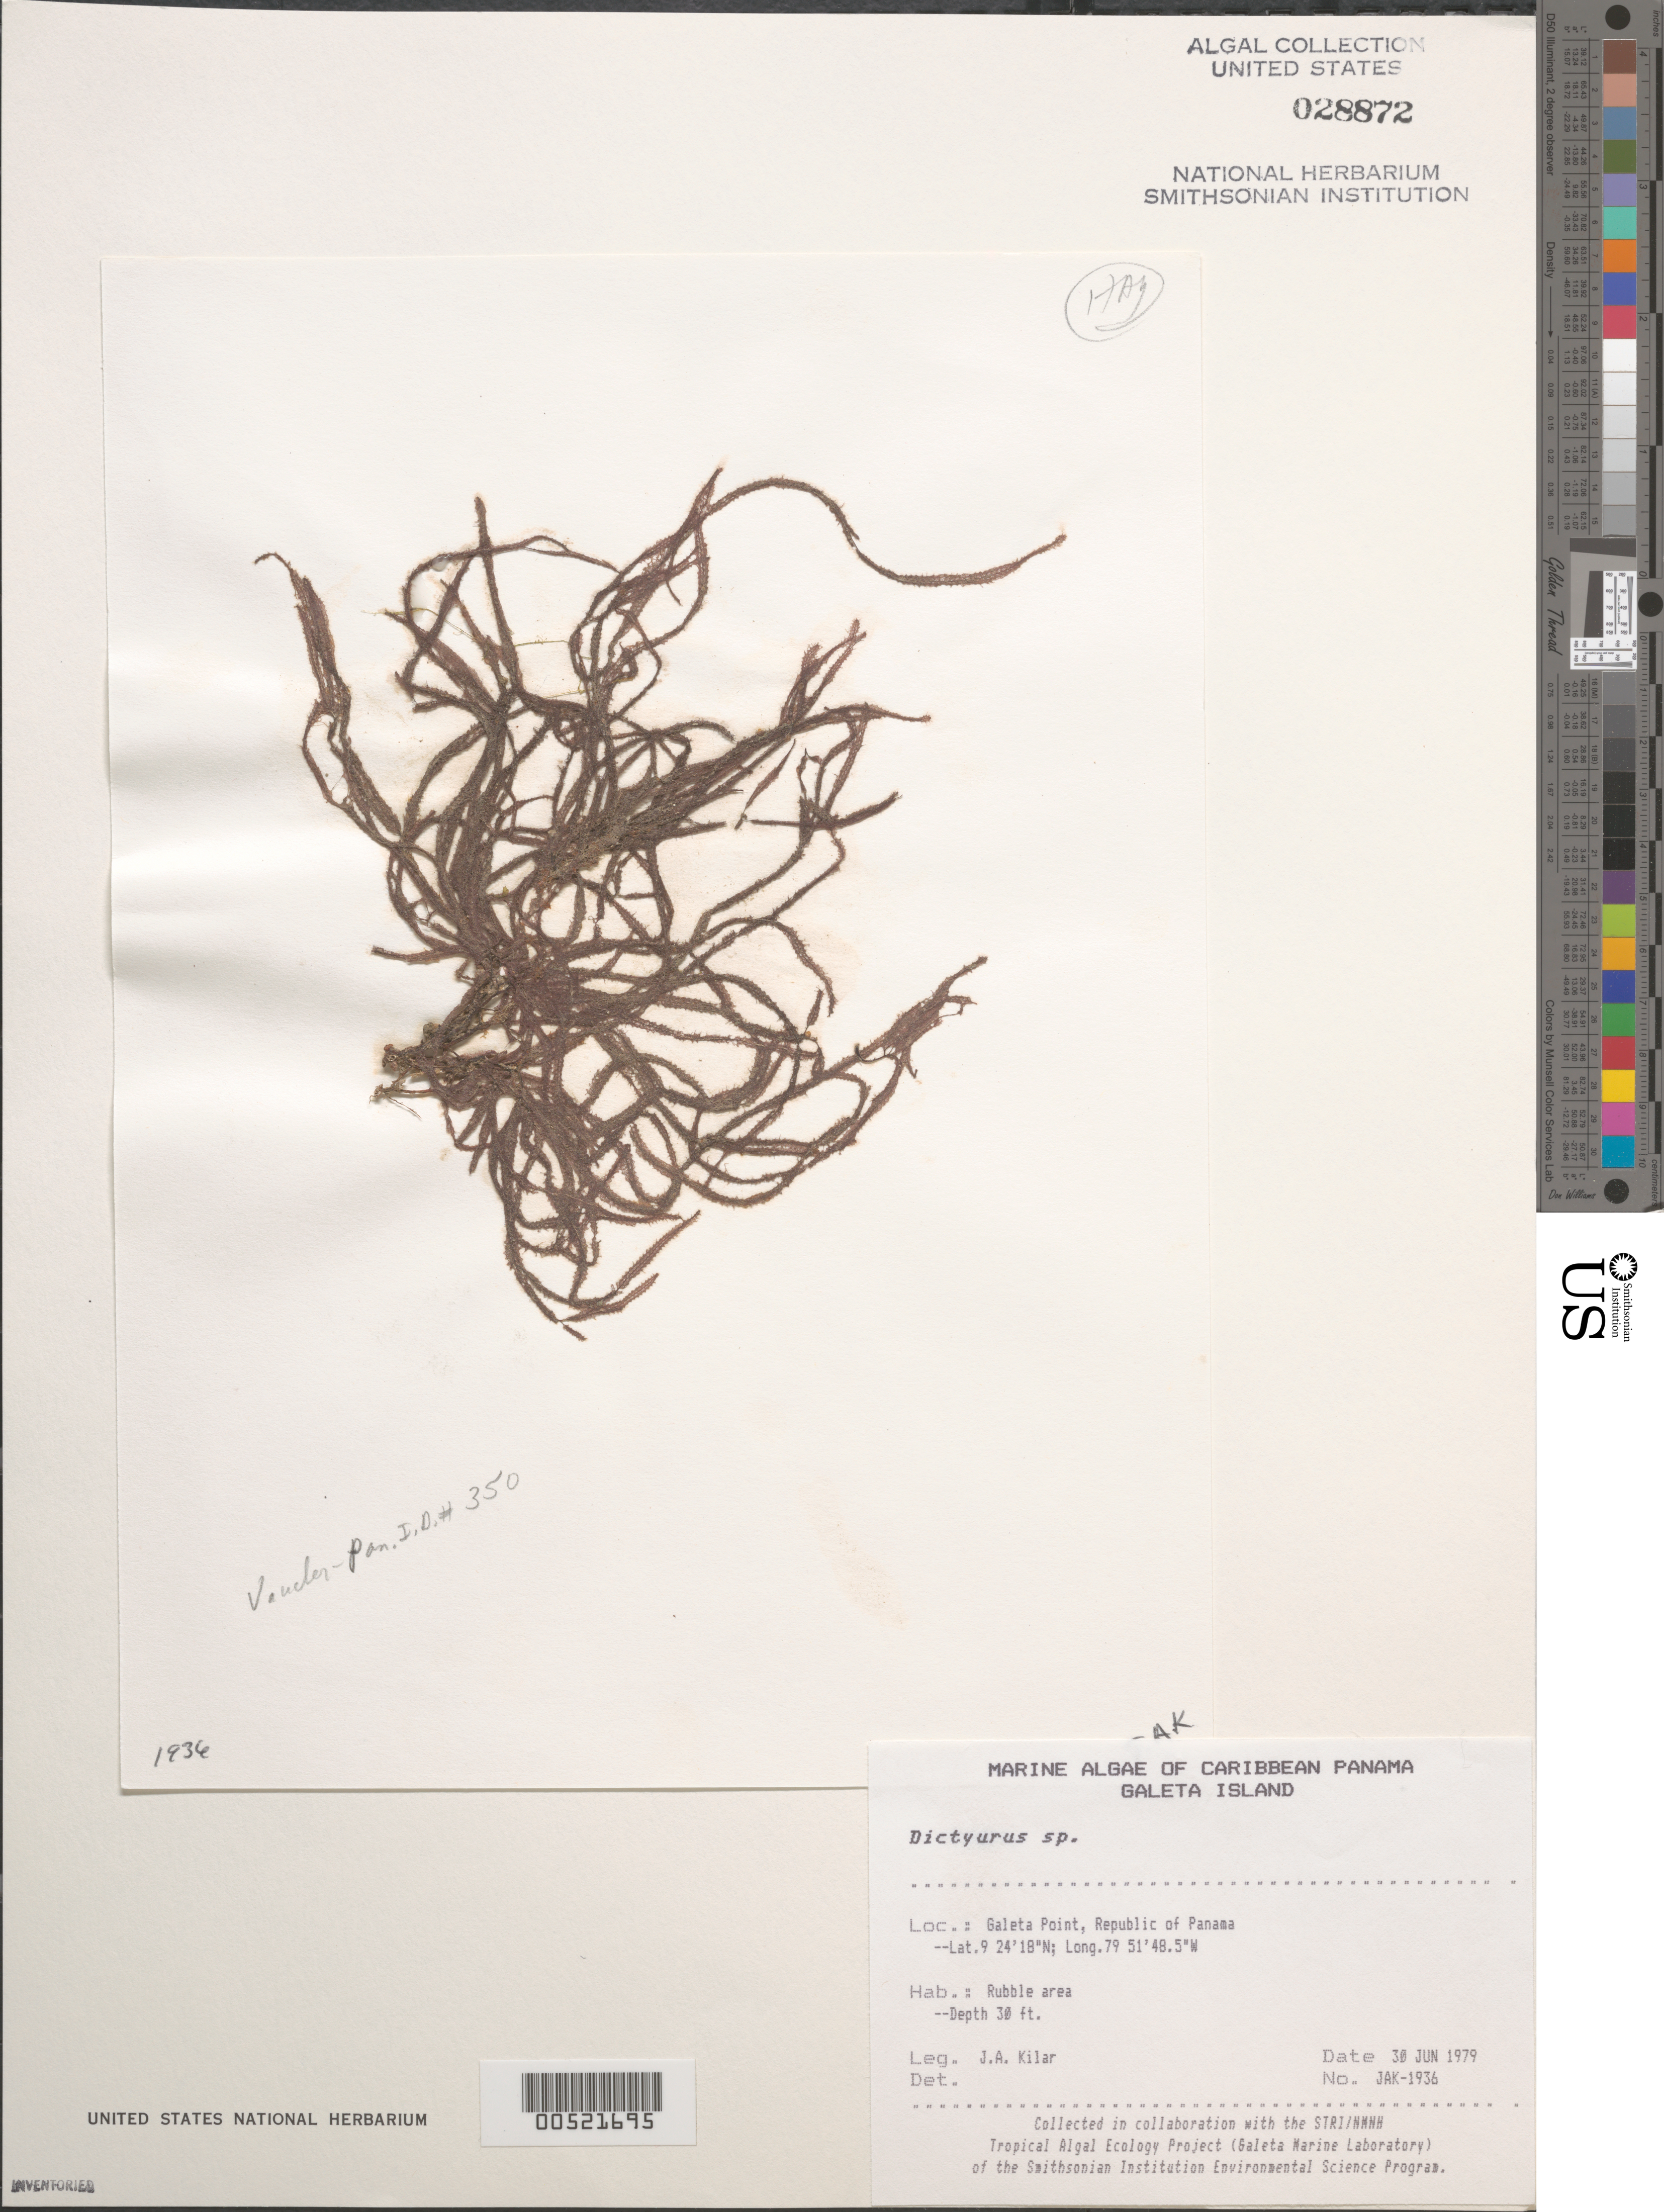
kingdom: Plantae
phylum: Rhodophyta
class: Florideophyceae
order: Ceramiales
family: Dasyaceae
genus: Dictyurus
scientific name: Dictyurus sp.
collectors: J. A. Kilar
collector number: JAK-1936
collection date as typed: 30 Jun 1979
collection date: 1979-06-30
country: Panama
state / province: Colón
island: Galeta Island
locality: Galeta Point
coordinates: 9 24' 18" N, 79 51' 48.5" W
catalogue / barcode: US 28872